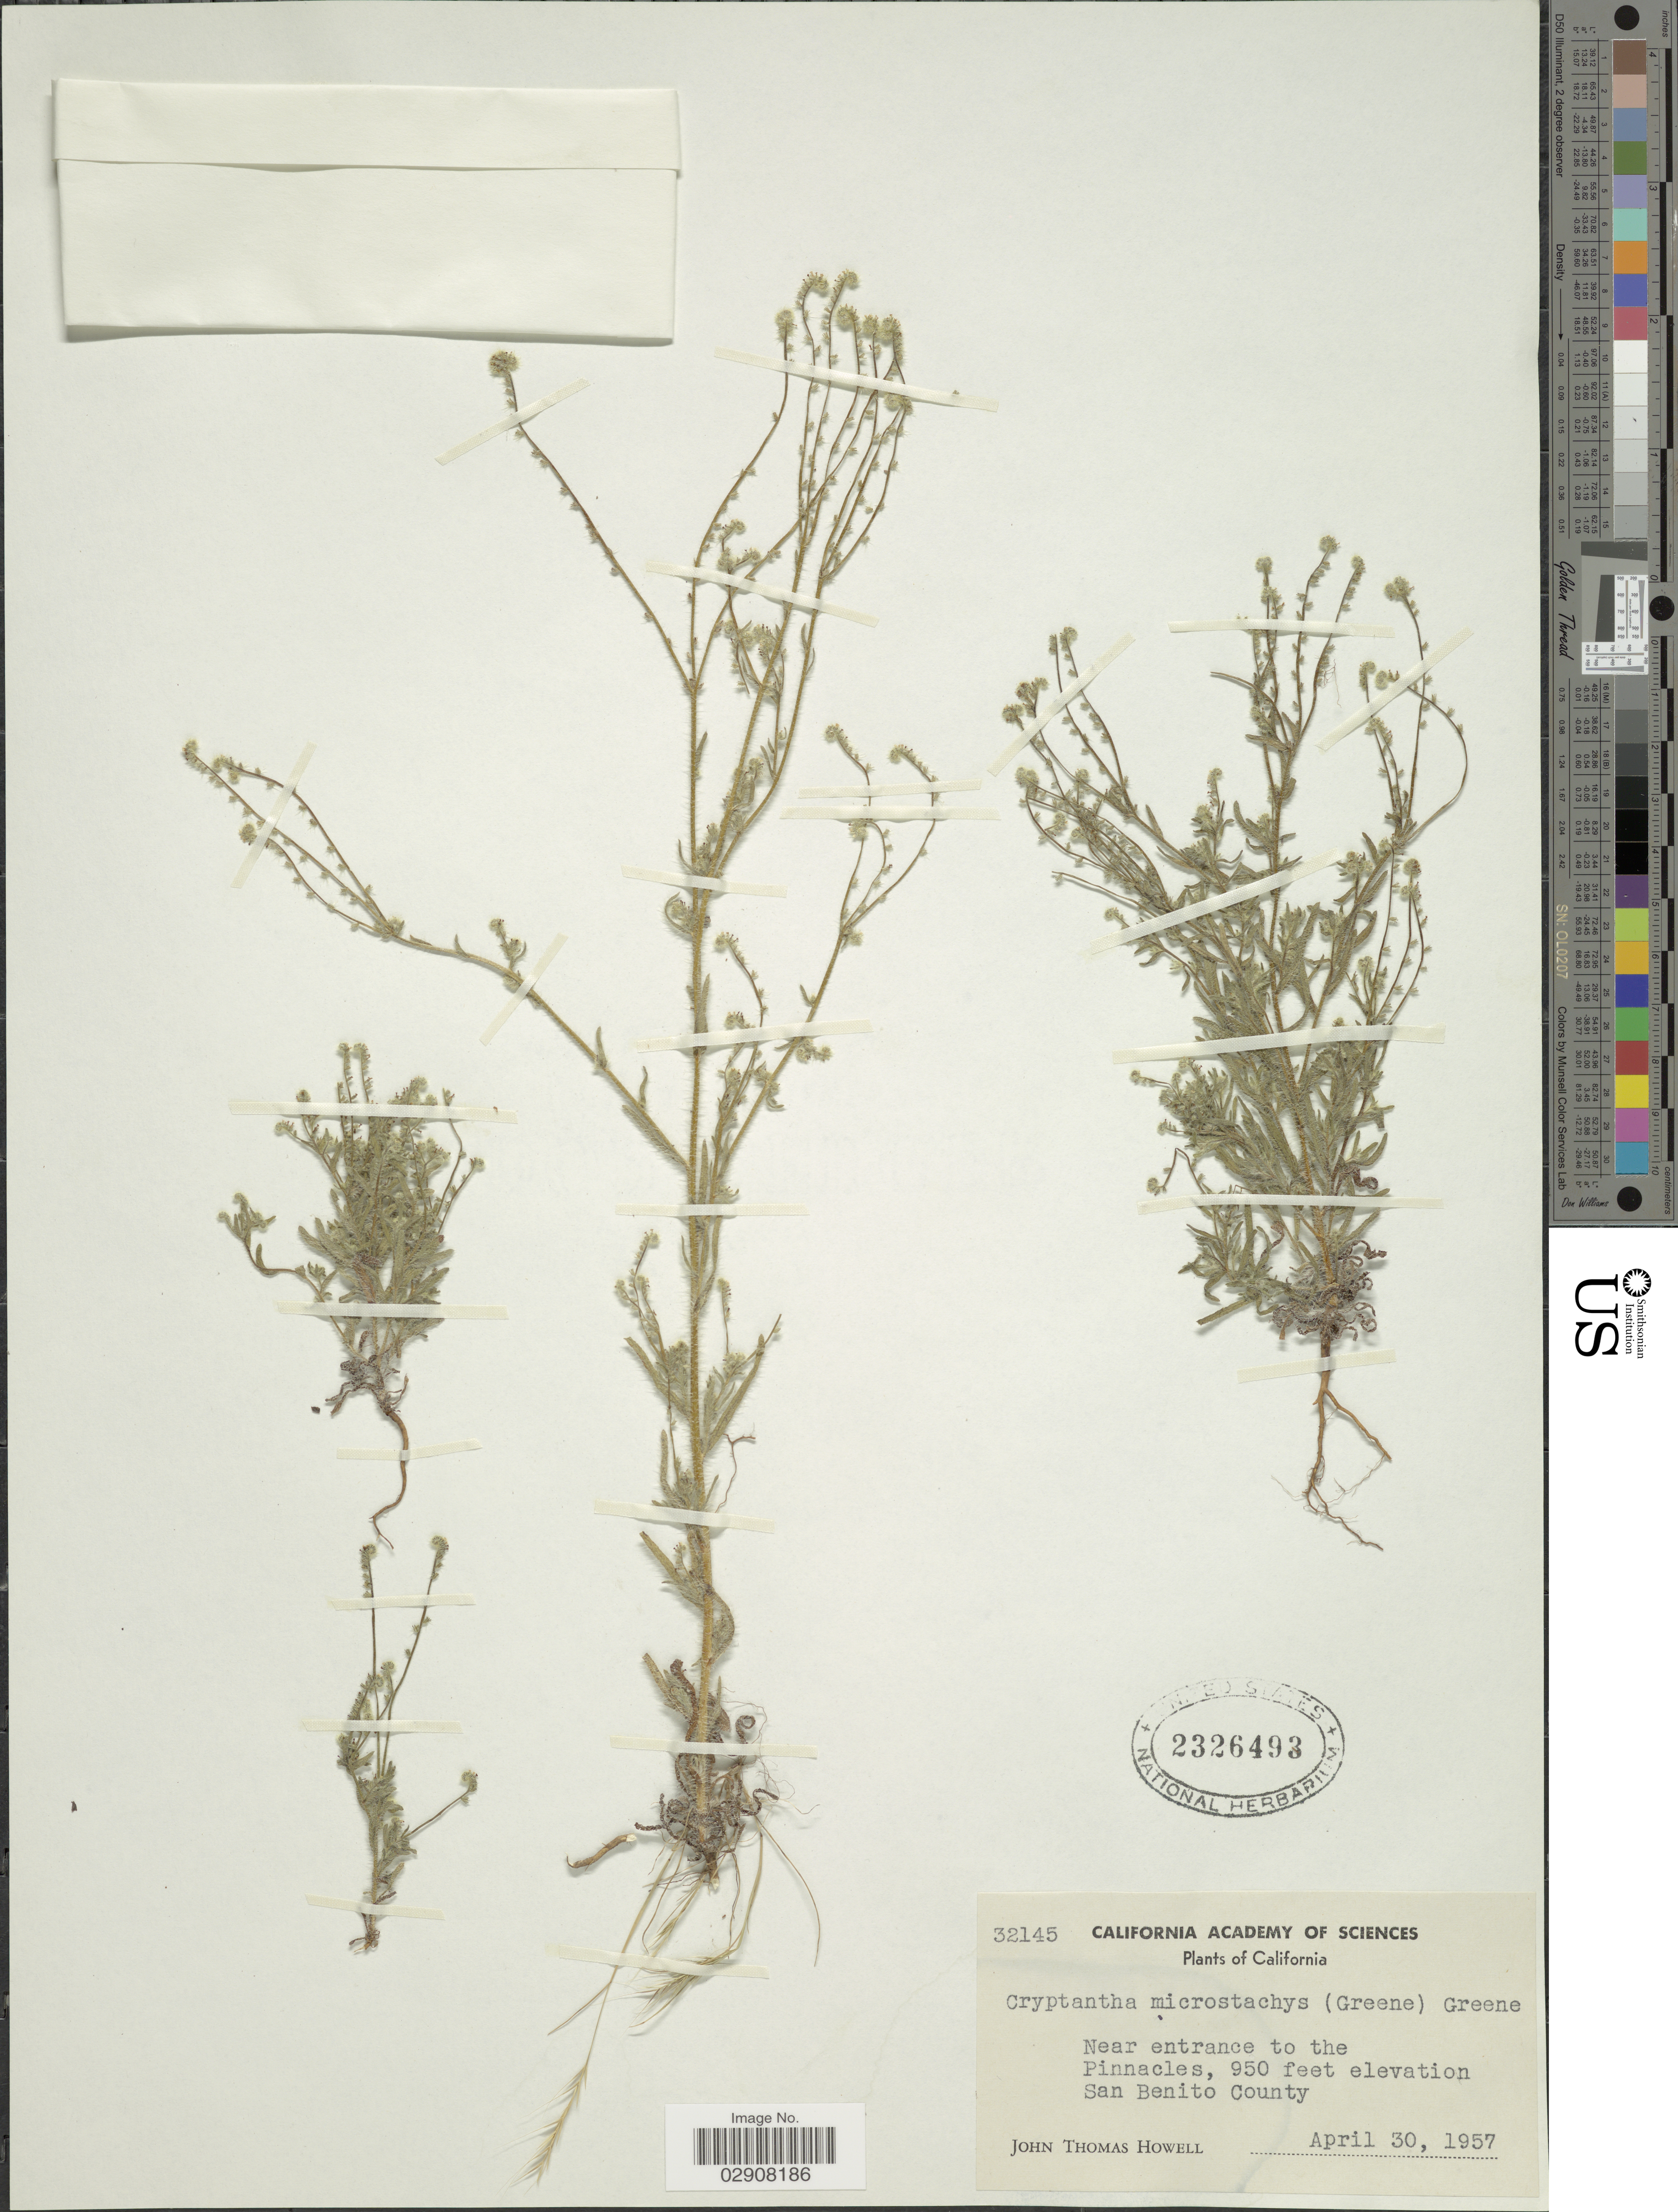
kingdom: Plantae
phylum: Tracheophyta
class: Magnoliopsida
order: Boraginales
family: Boraginaceae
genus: Cryptantha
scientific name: Cryptantha microstachys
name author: (Greene ex A. Gray) Greene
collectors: J. T. Howell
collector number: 32145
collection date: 1957-04-30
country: United States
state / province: California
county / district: San Benito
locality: Near entrance to the Pinnacles.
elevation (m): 290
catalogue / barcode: US 2326493